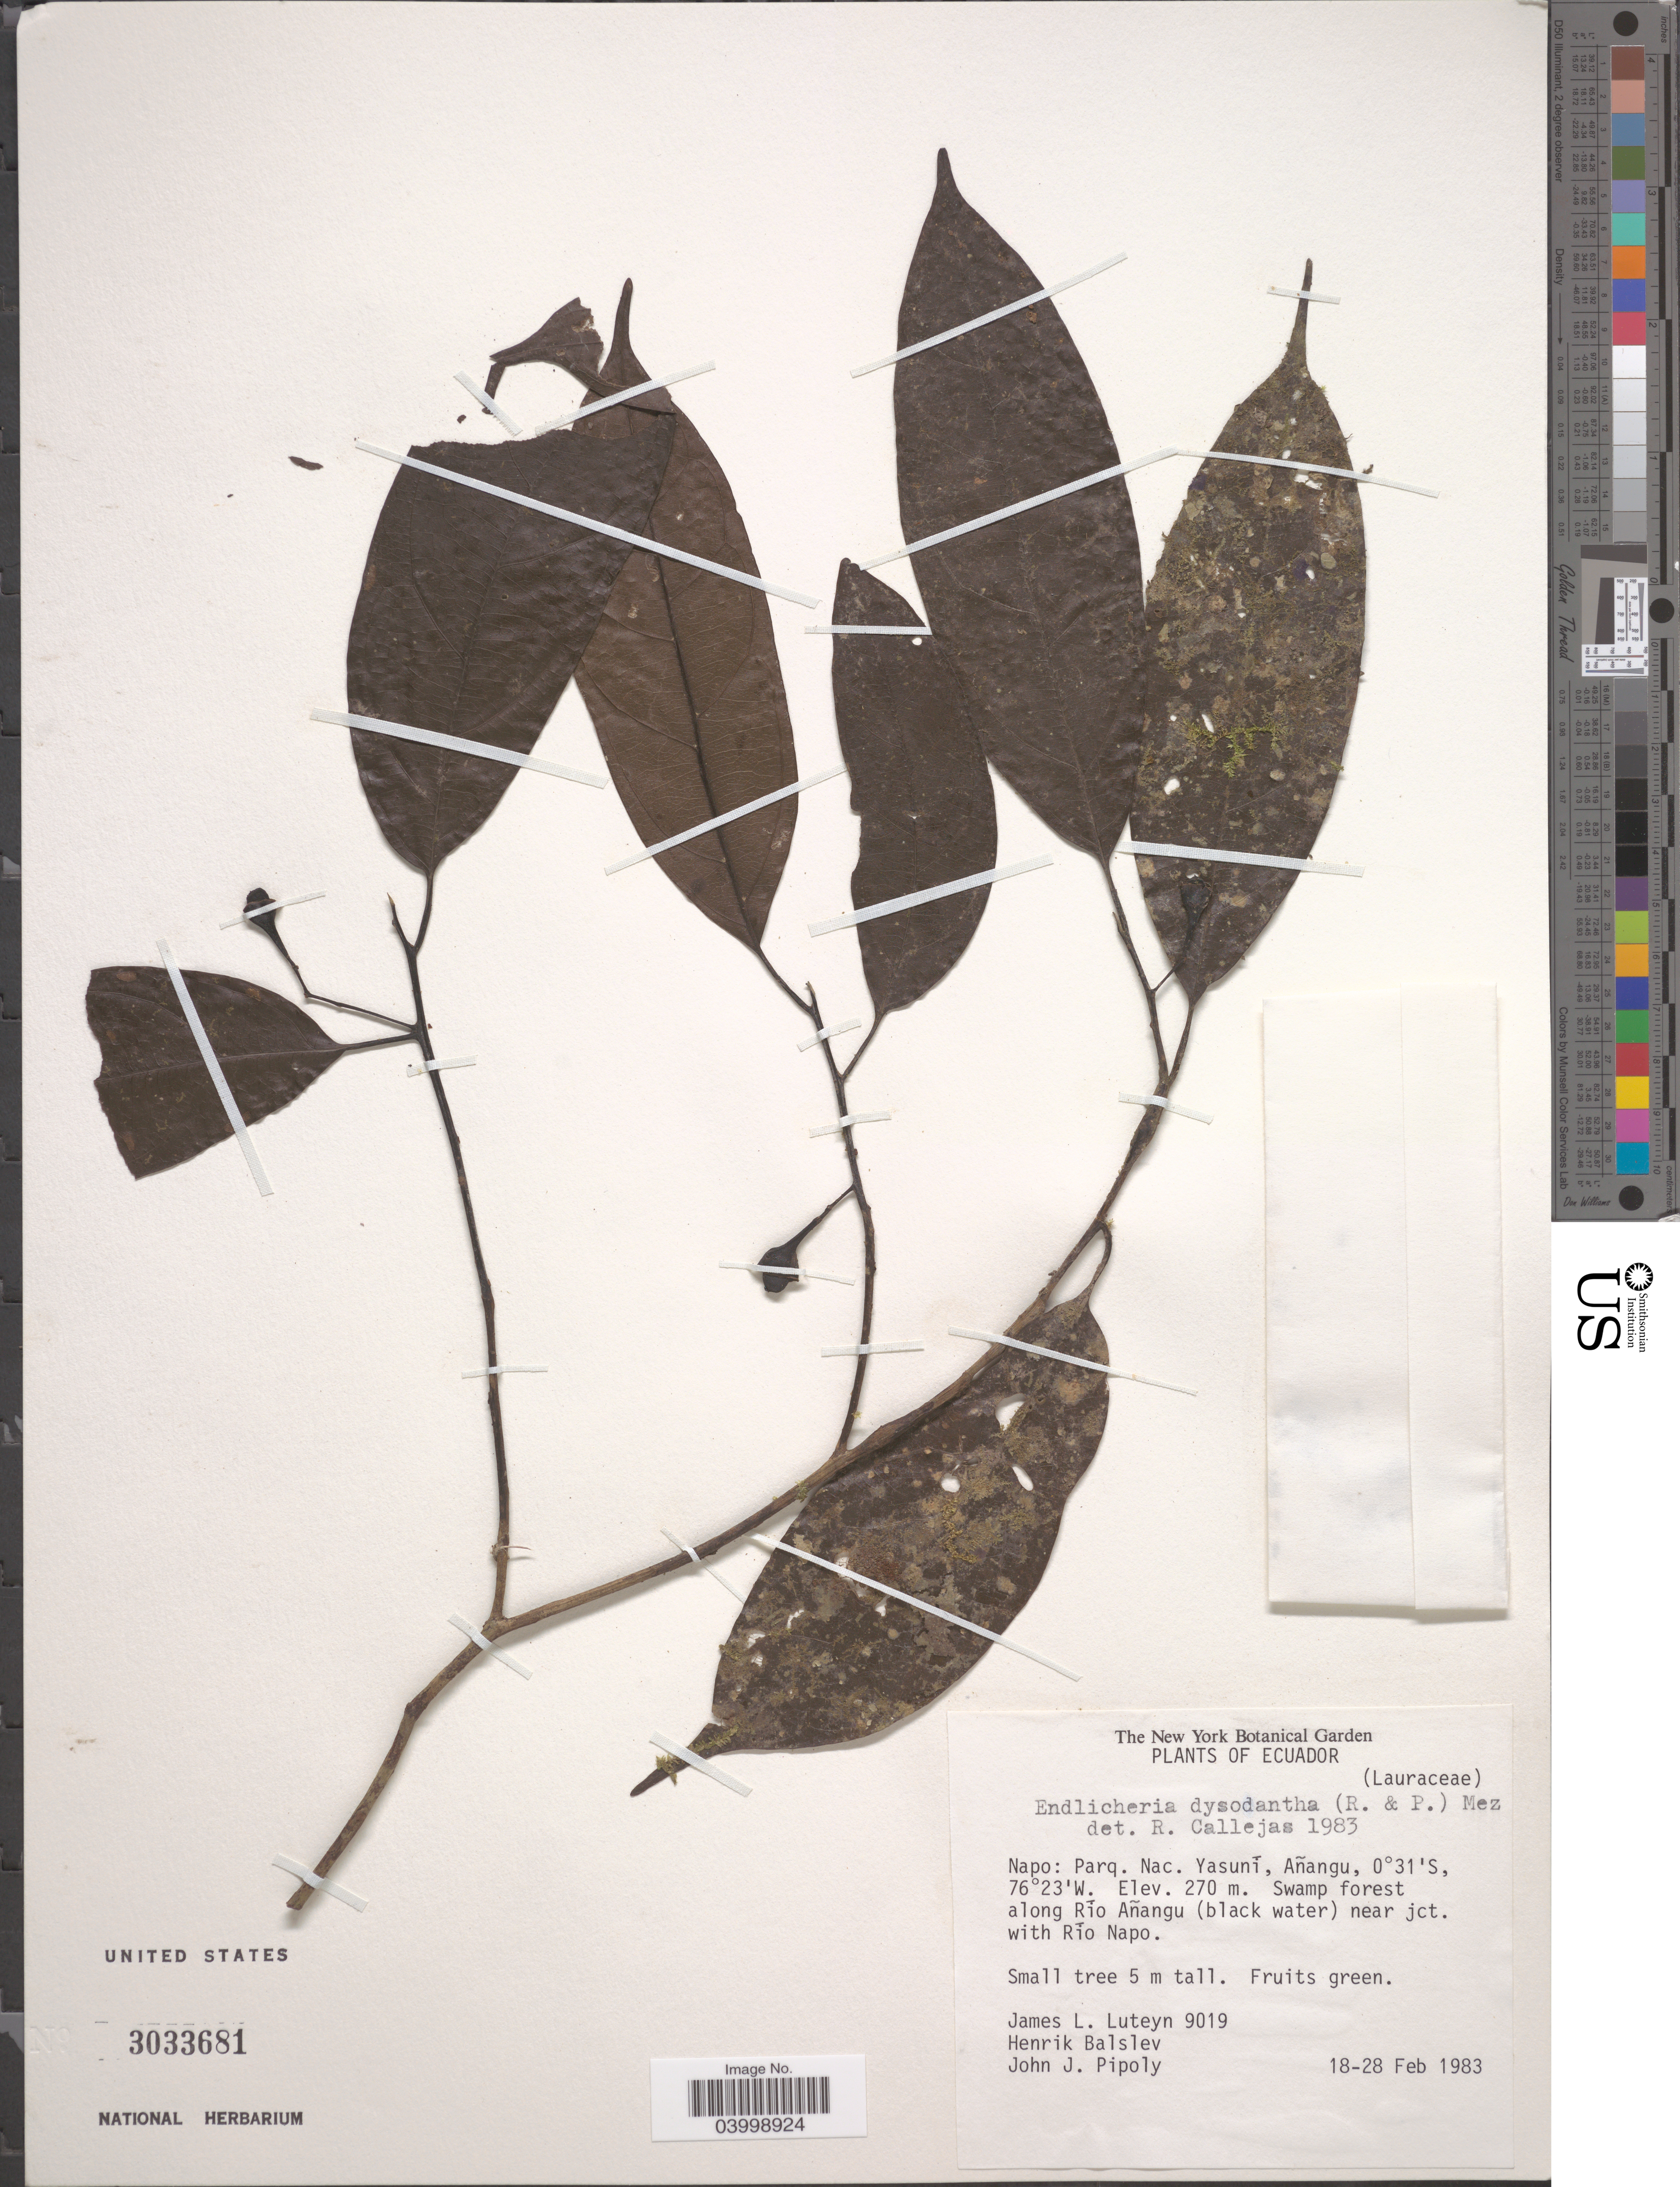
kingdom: Plantae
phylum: Tracheophyta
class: Magnoliopsida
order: Laurales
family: Lauraceae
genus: Endlicheria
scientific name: Endlicheria dysodantha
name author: Mez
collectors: J. L. Luteyn, H. Balslev & J. J. Pipoly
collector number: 9019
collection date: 1983-02-18/1983-02-28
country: Ecuador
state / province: Napo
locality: Parq. Nac. Yasuní, Añangu. Along Río Añangu (black water) near jct. with Río Napo.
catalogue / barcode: US 3033681